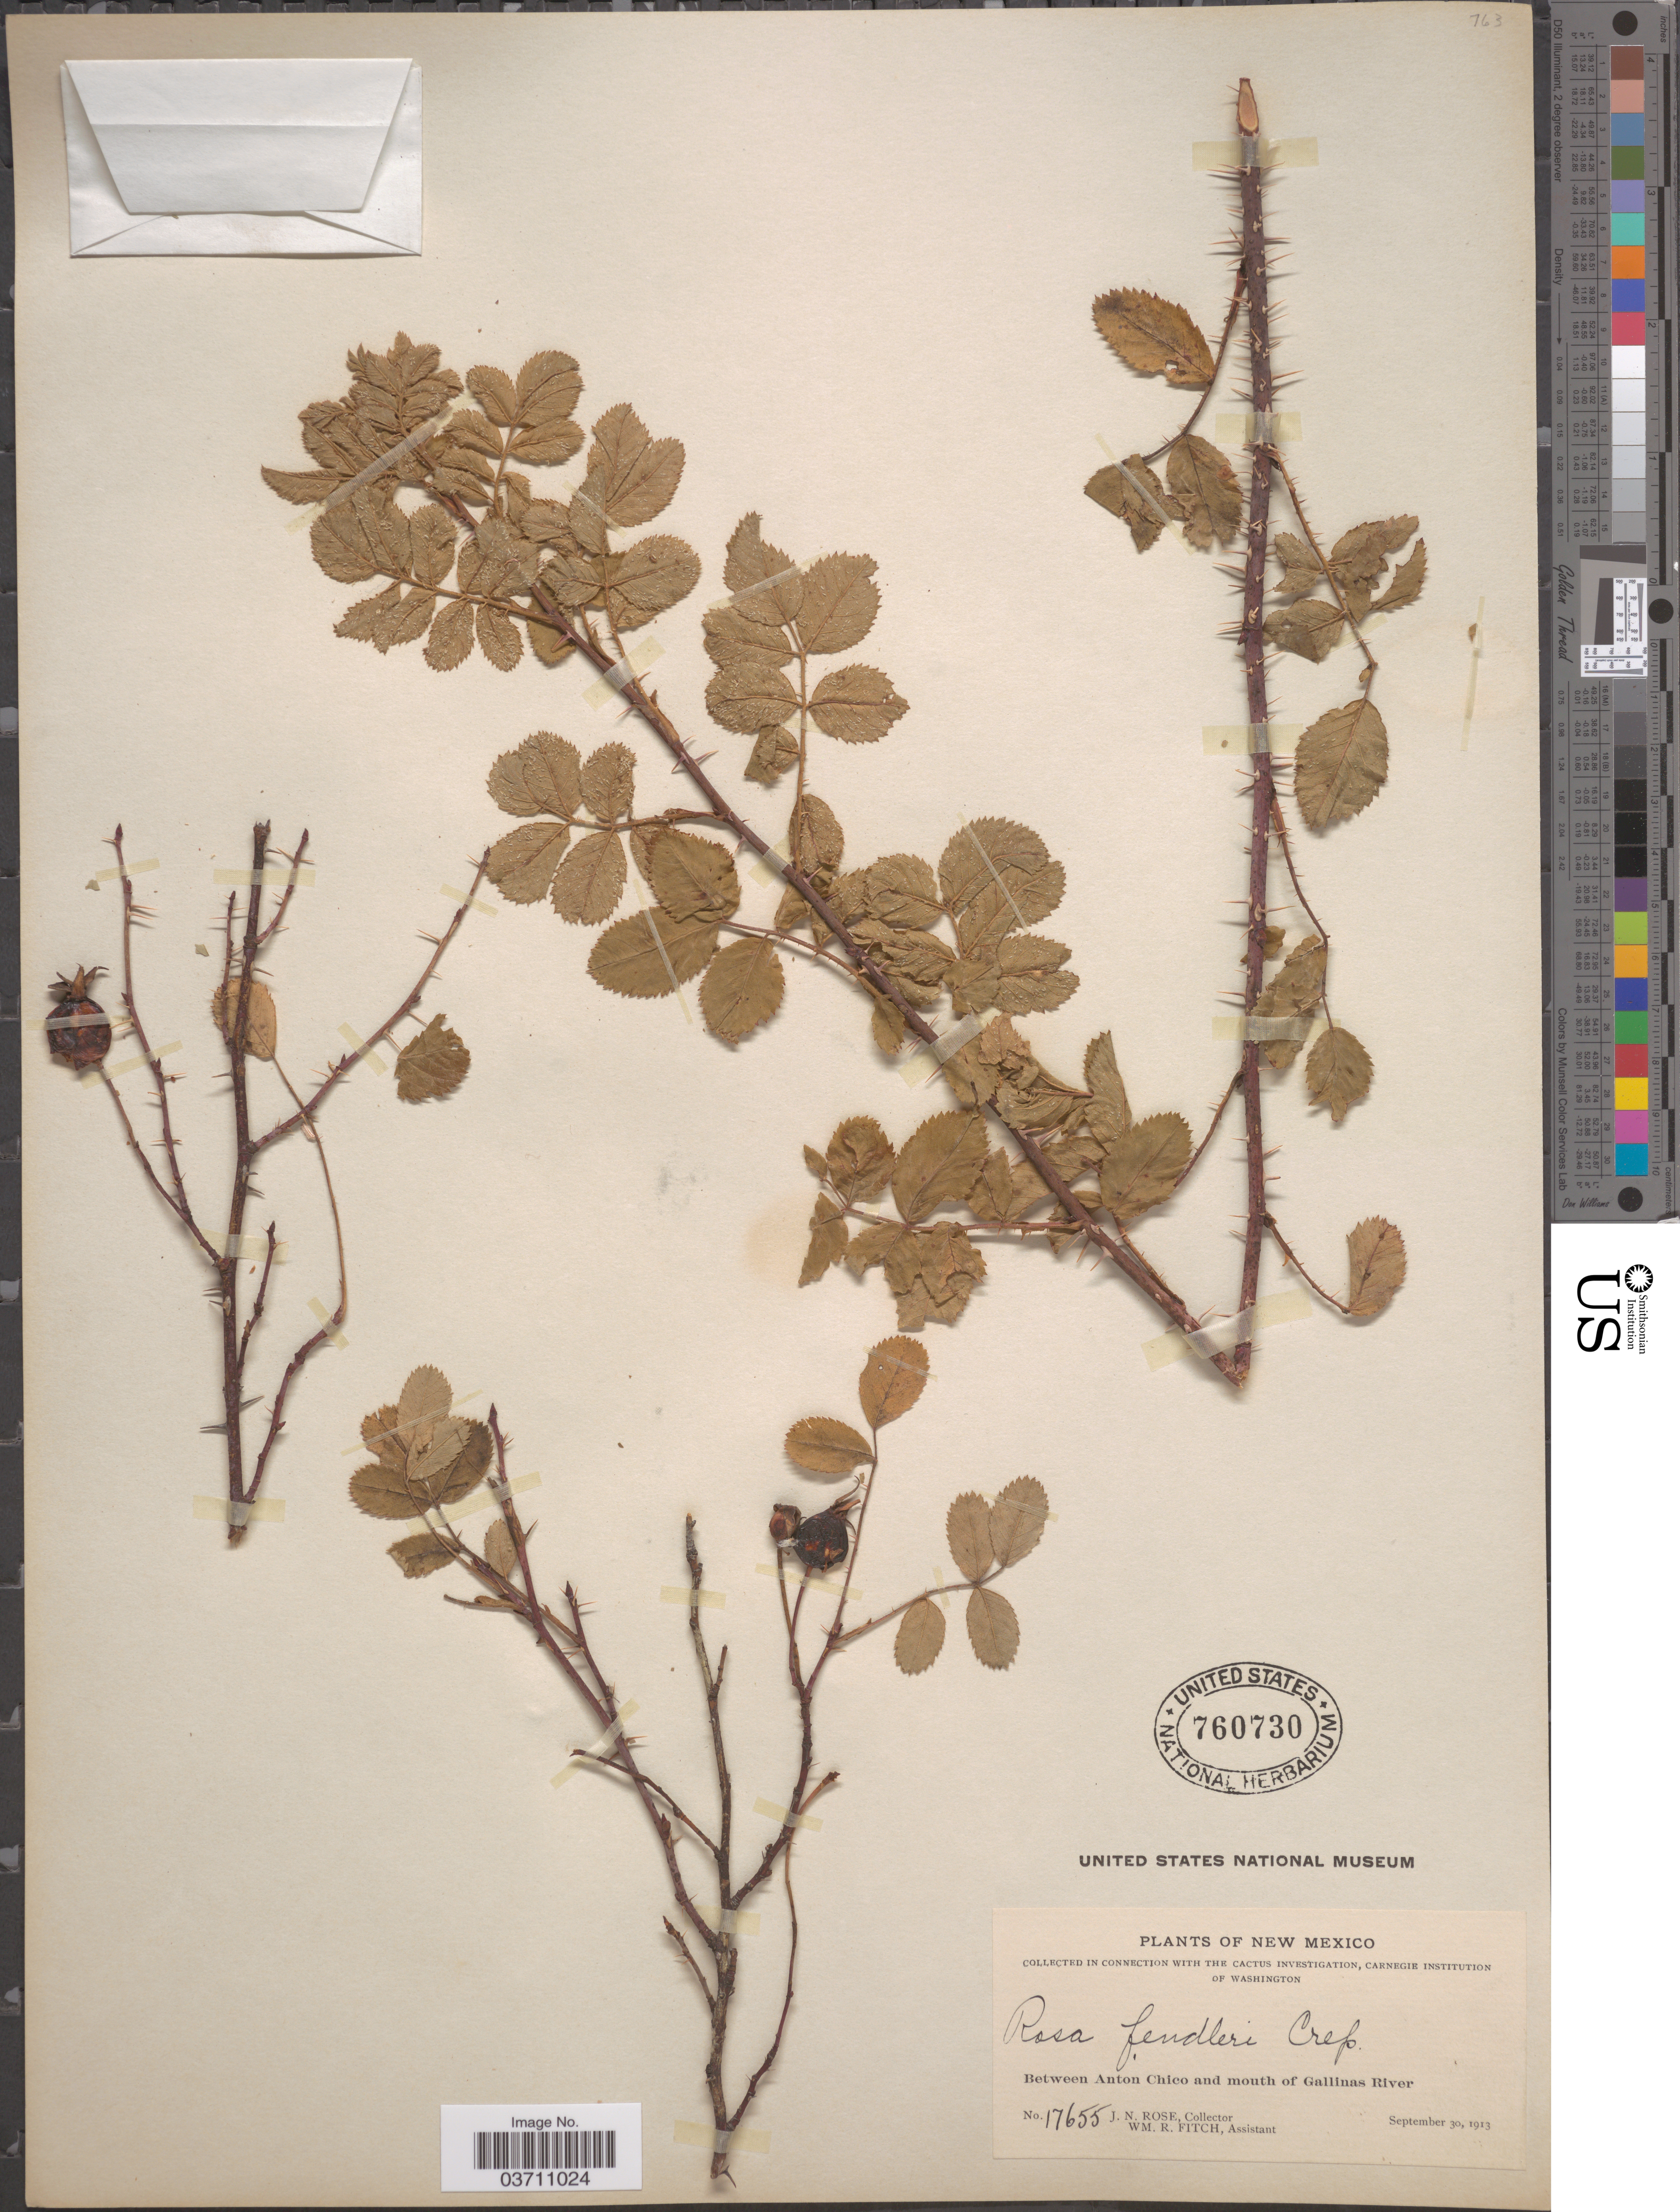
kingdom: Plantae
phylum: Tracheophyta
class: Magnoliopsida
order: Rosales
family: Rosaceae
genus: Rosa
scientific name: Rosa fendleri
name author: Crép.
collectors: J. N. Rose & W. R. Fitch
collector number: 17655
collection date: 1913-09-30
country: United States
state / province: New Mexico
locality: Between Anton Chico and mouth of Gallinas River.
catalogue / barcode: US 760730